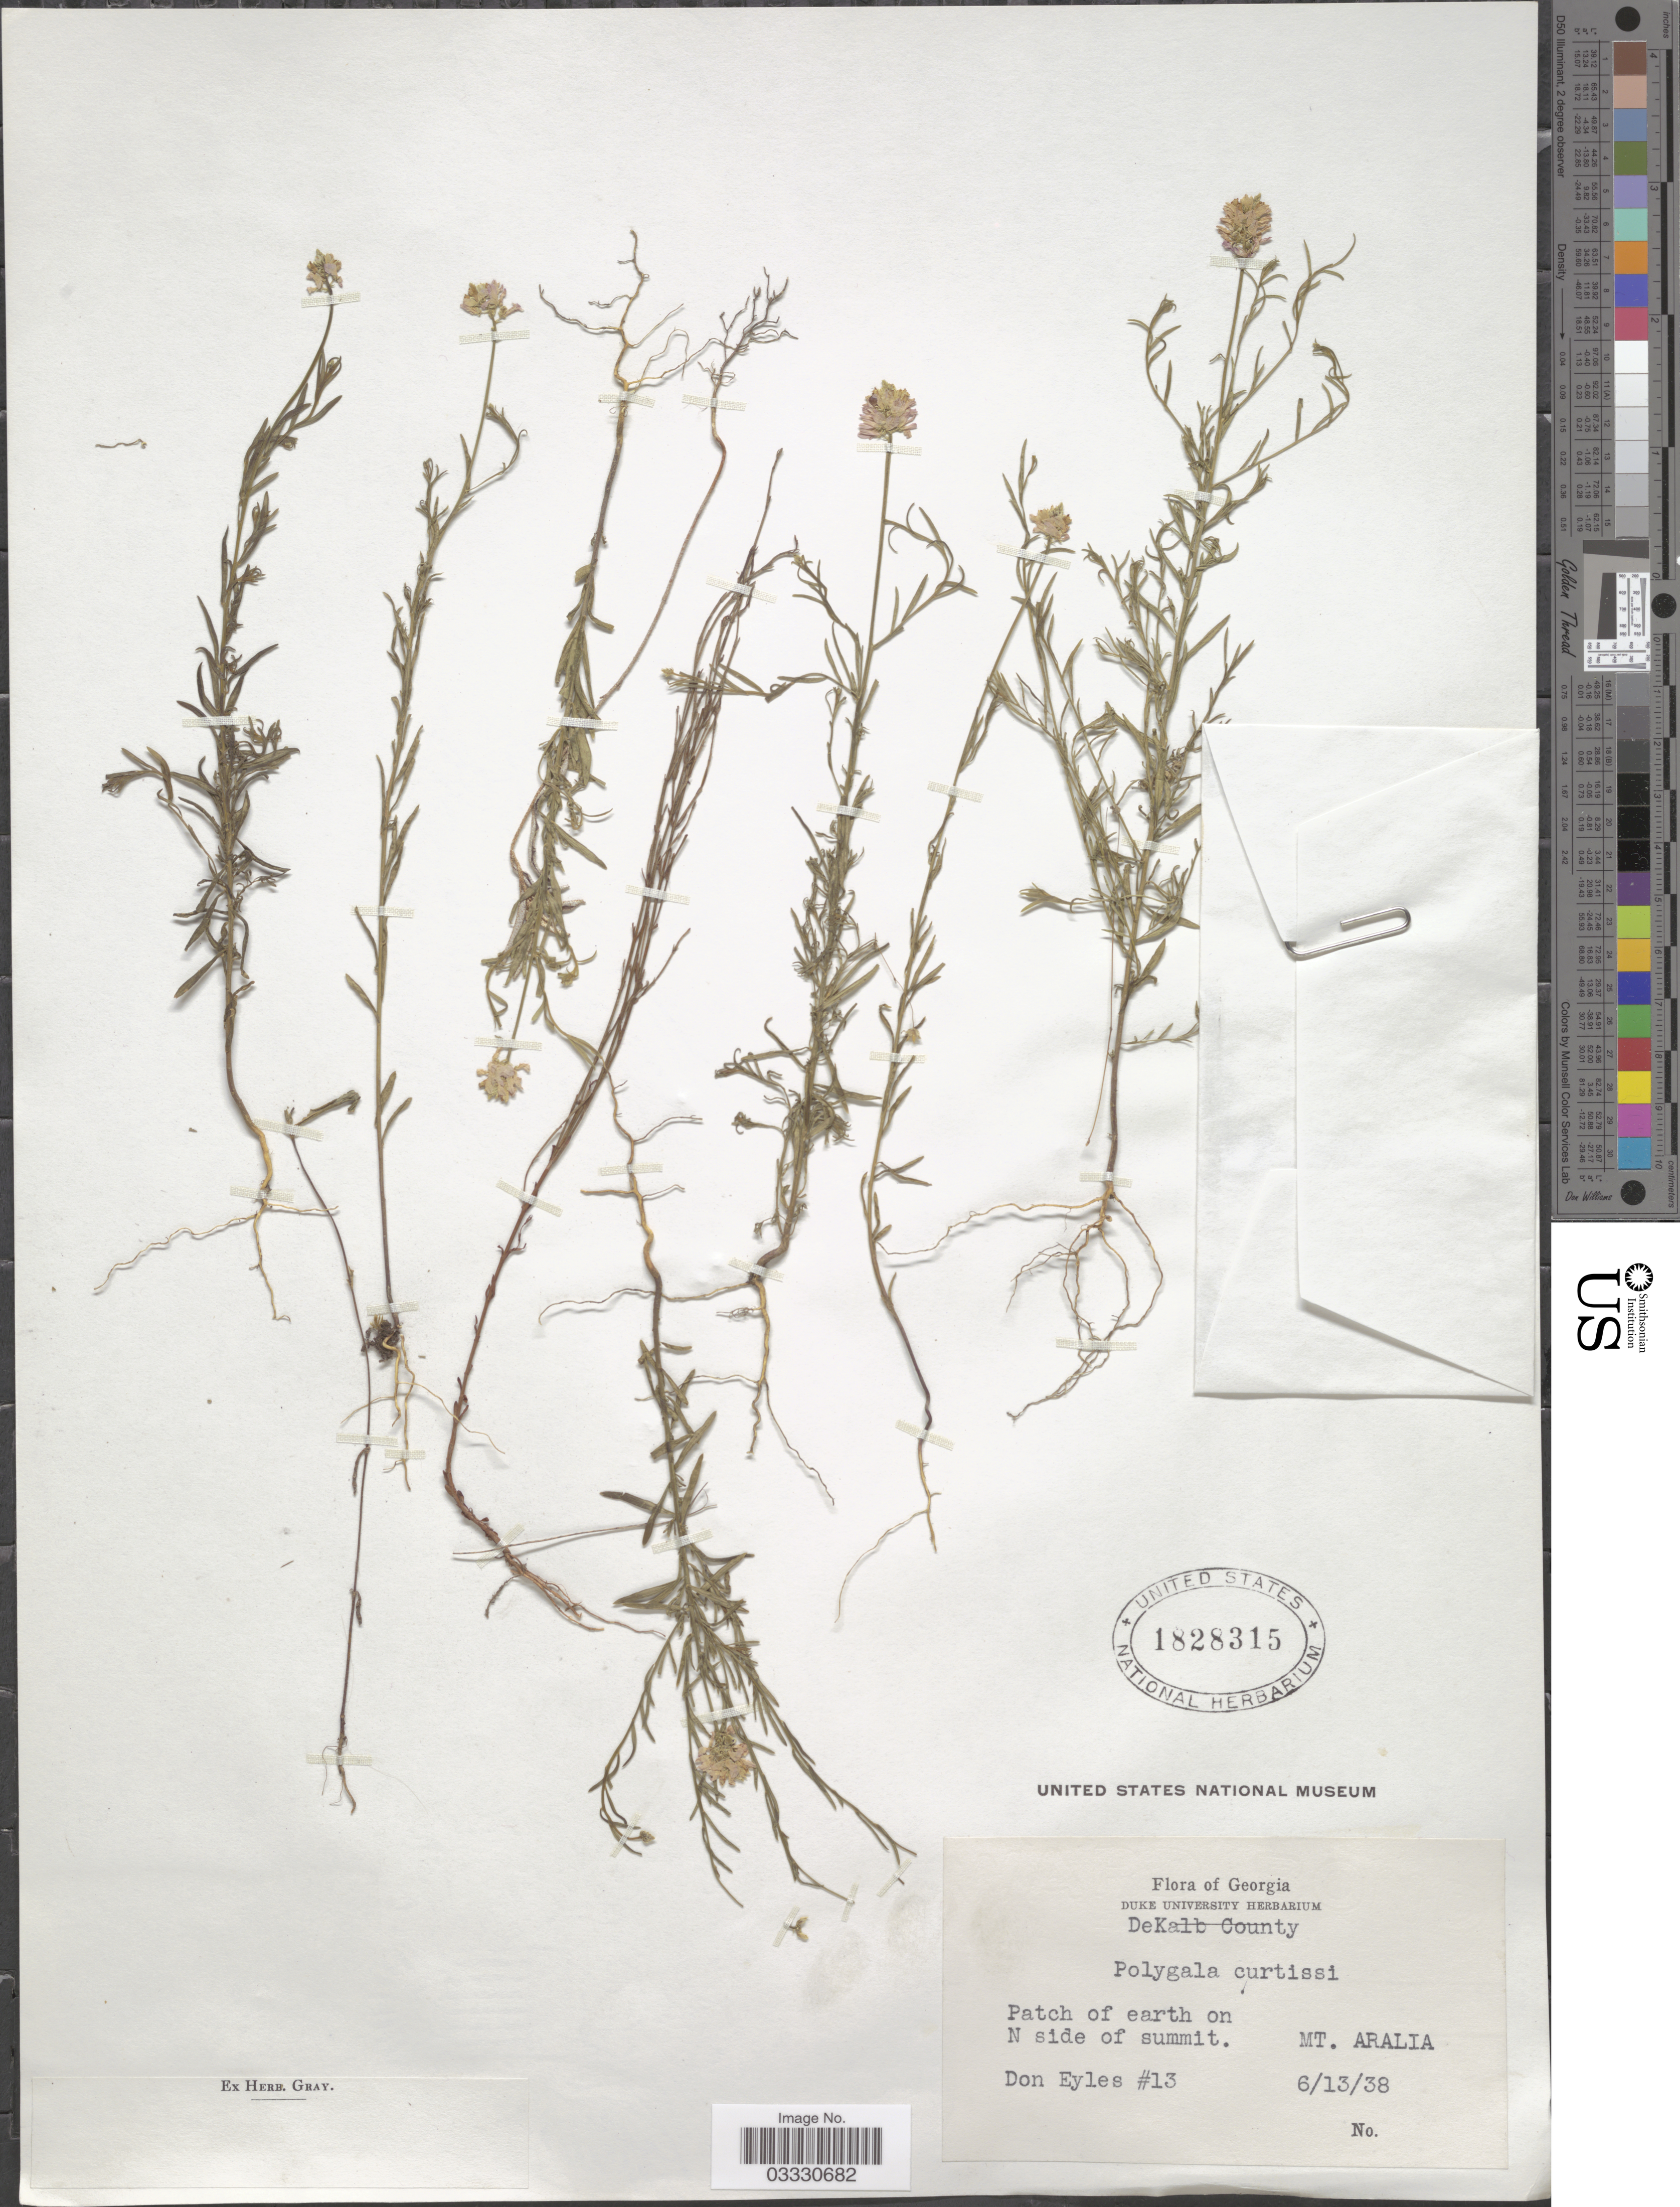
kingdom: Plantae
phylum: Tracheophyta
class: Magnoliopsida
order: Fabales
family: Polygalaceae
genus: Polygala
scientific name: Polygala curtissii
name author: A. Gray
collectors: D. Eyles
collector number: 13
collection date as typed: Transcribed d/m/y: 13/6/38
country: United States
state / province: Georgia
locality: Patch of earth on N side of summit. Mt. Aralia.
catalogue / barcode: US 1828315